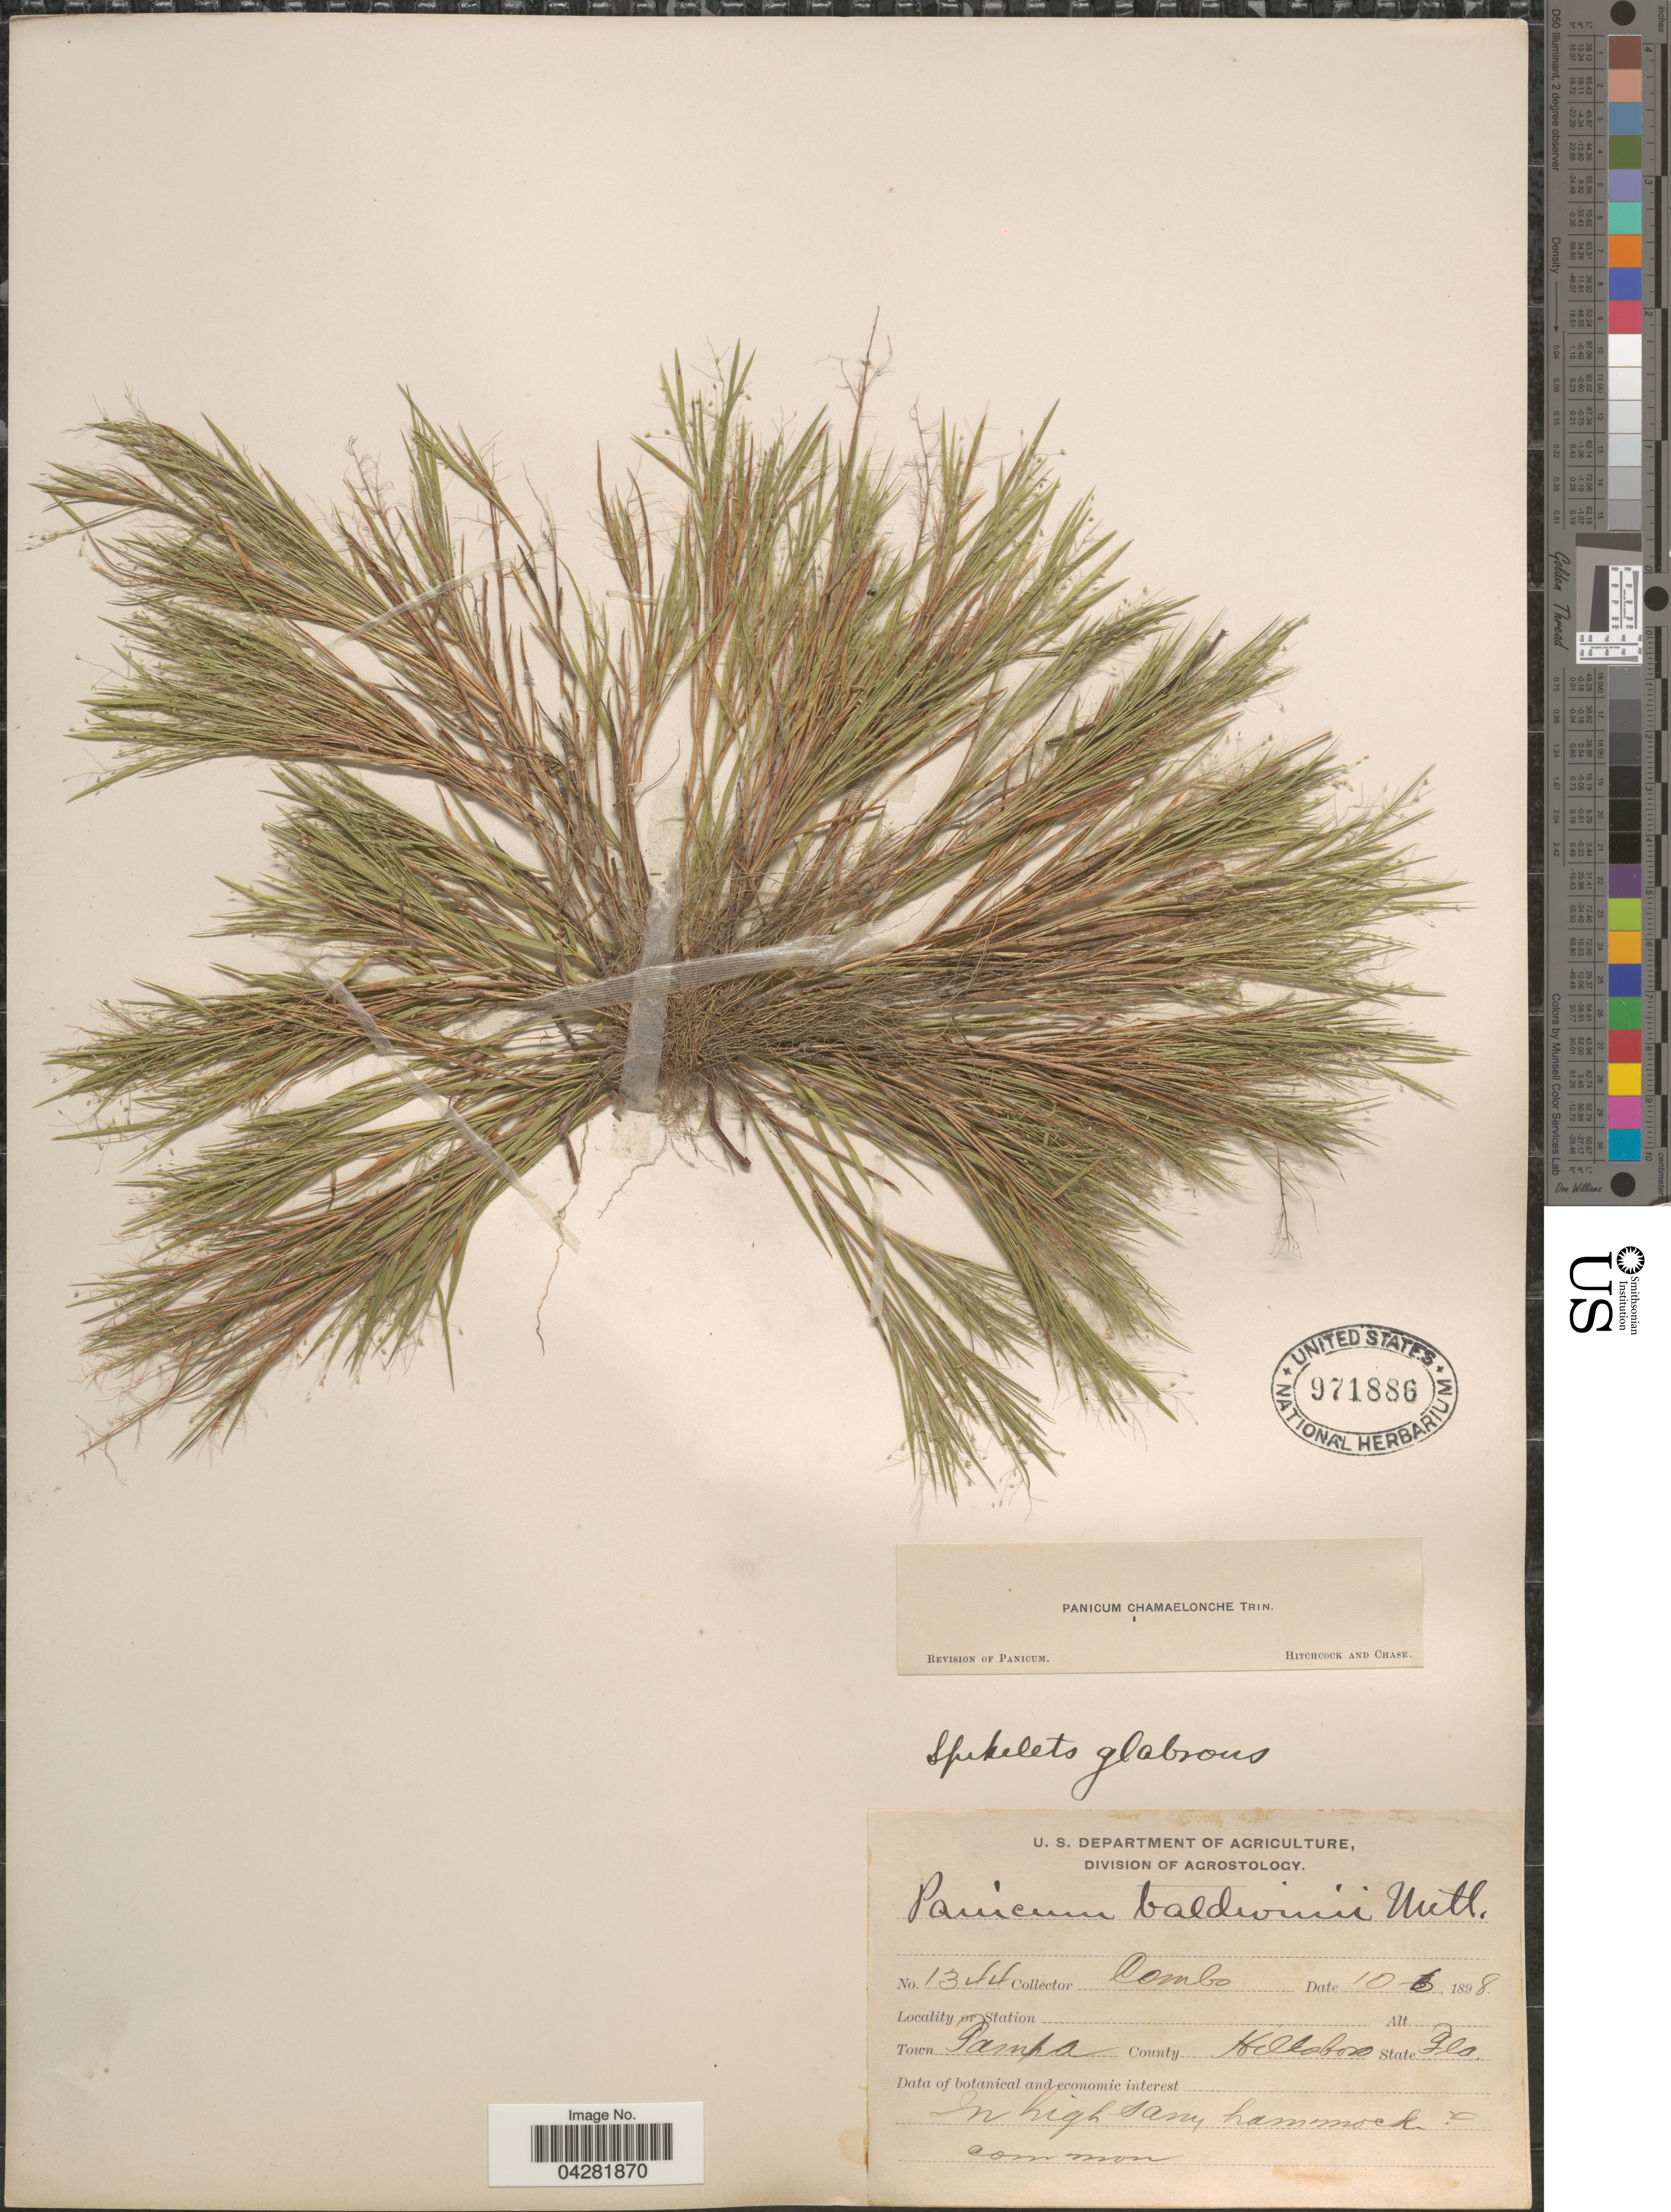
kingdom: Plantae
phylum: Tracheophyta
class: Liliopsida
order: Poales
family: Poaceae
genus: Dichanthelium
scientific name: Dichanthelium ensifolium var. ensifolium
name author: (Baldwin ex Elliot) Gould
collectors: -. Combs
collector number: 1344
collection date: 1898-10-06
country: United States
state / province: Florida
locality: Town Tampa. County Hillsboro.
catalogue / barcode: US 971886